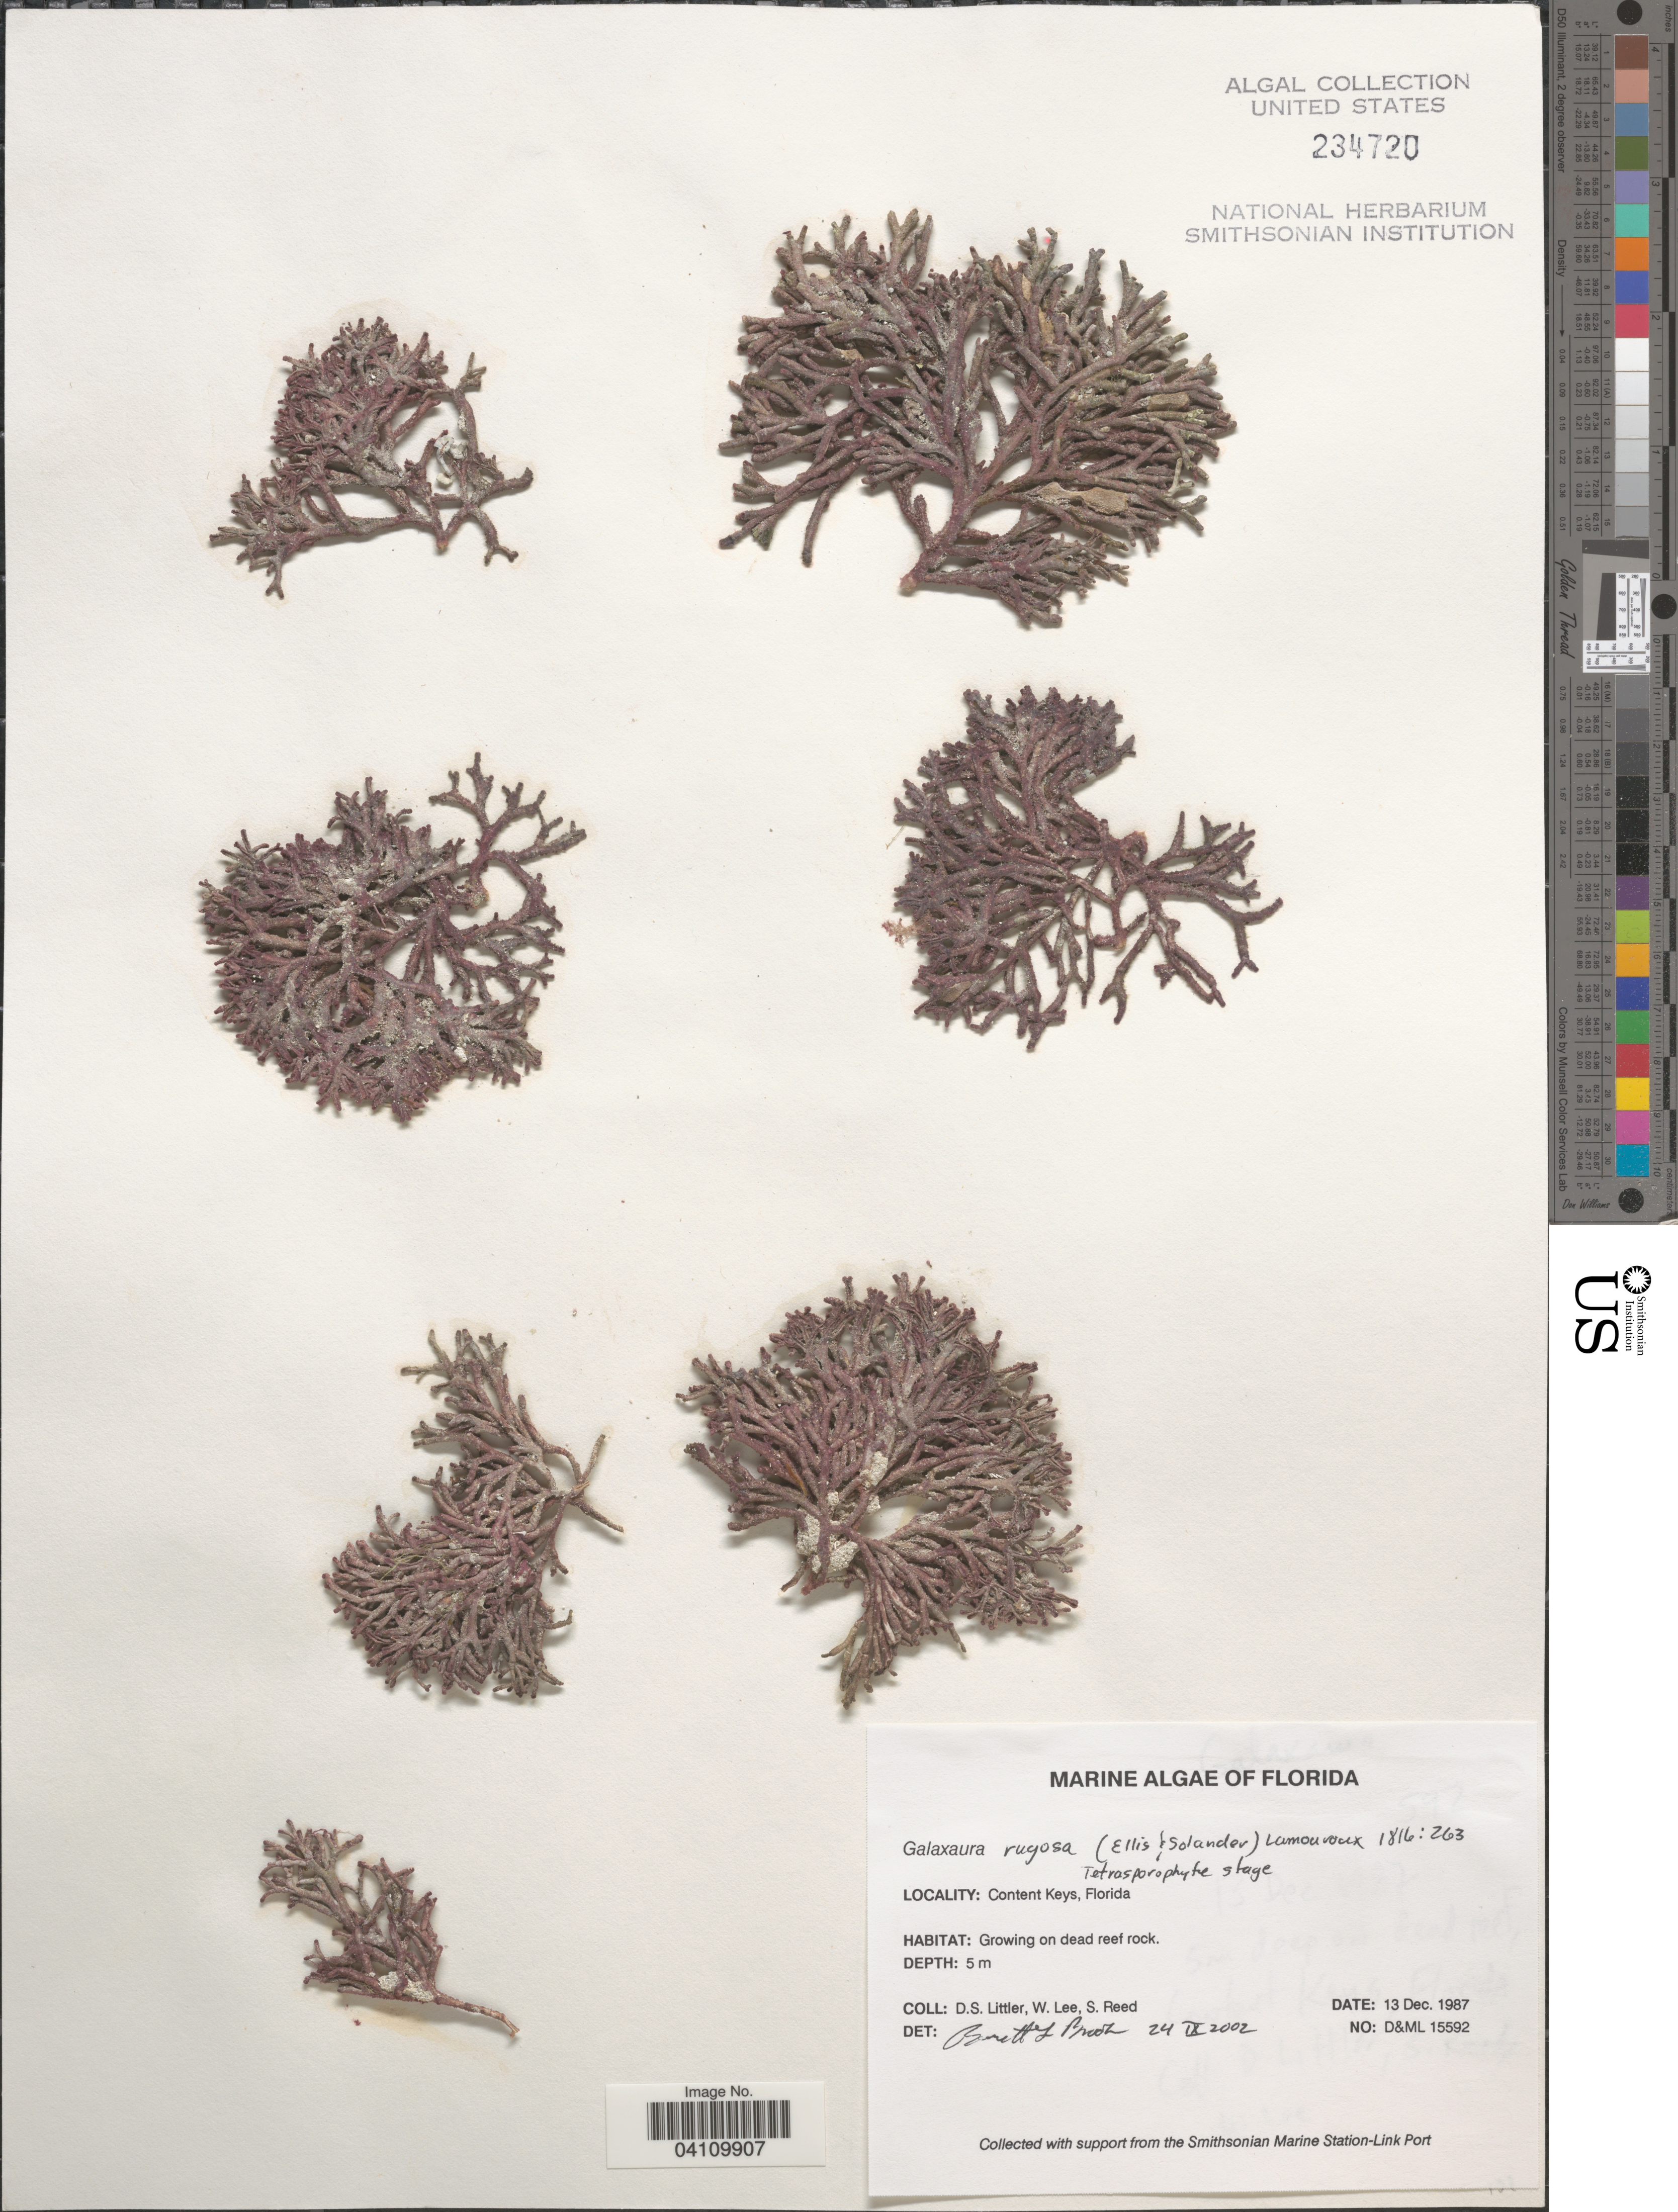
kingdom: Plantae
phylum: Rhodophyta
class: Florideophyceae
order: Nemaliales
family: Galaxauraceae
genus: Galaxaura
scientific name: Galaxaura rugosa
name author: (Ellis & Sol.) J.V.Lamouroux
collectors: D. S. Littler, W. Lee & S. Reed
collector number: D&ML 15592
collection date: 1987-12-13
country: United States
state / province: Florida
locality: Content Keys.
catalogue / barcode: US 234720